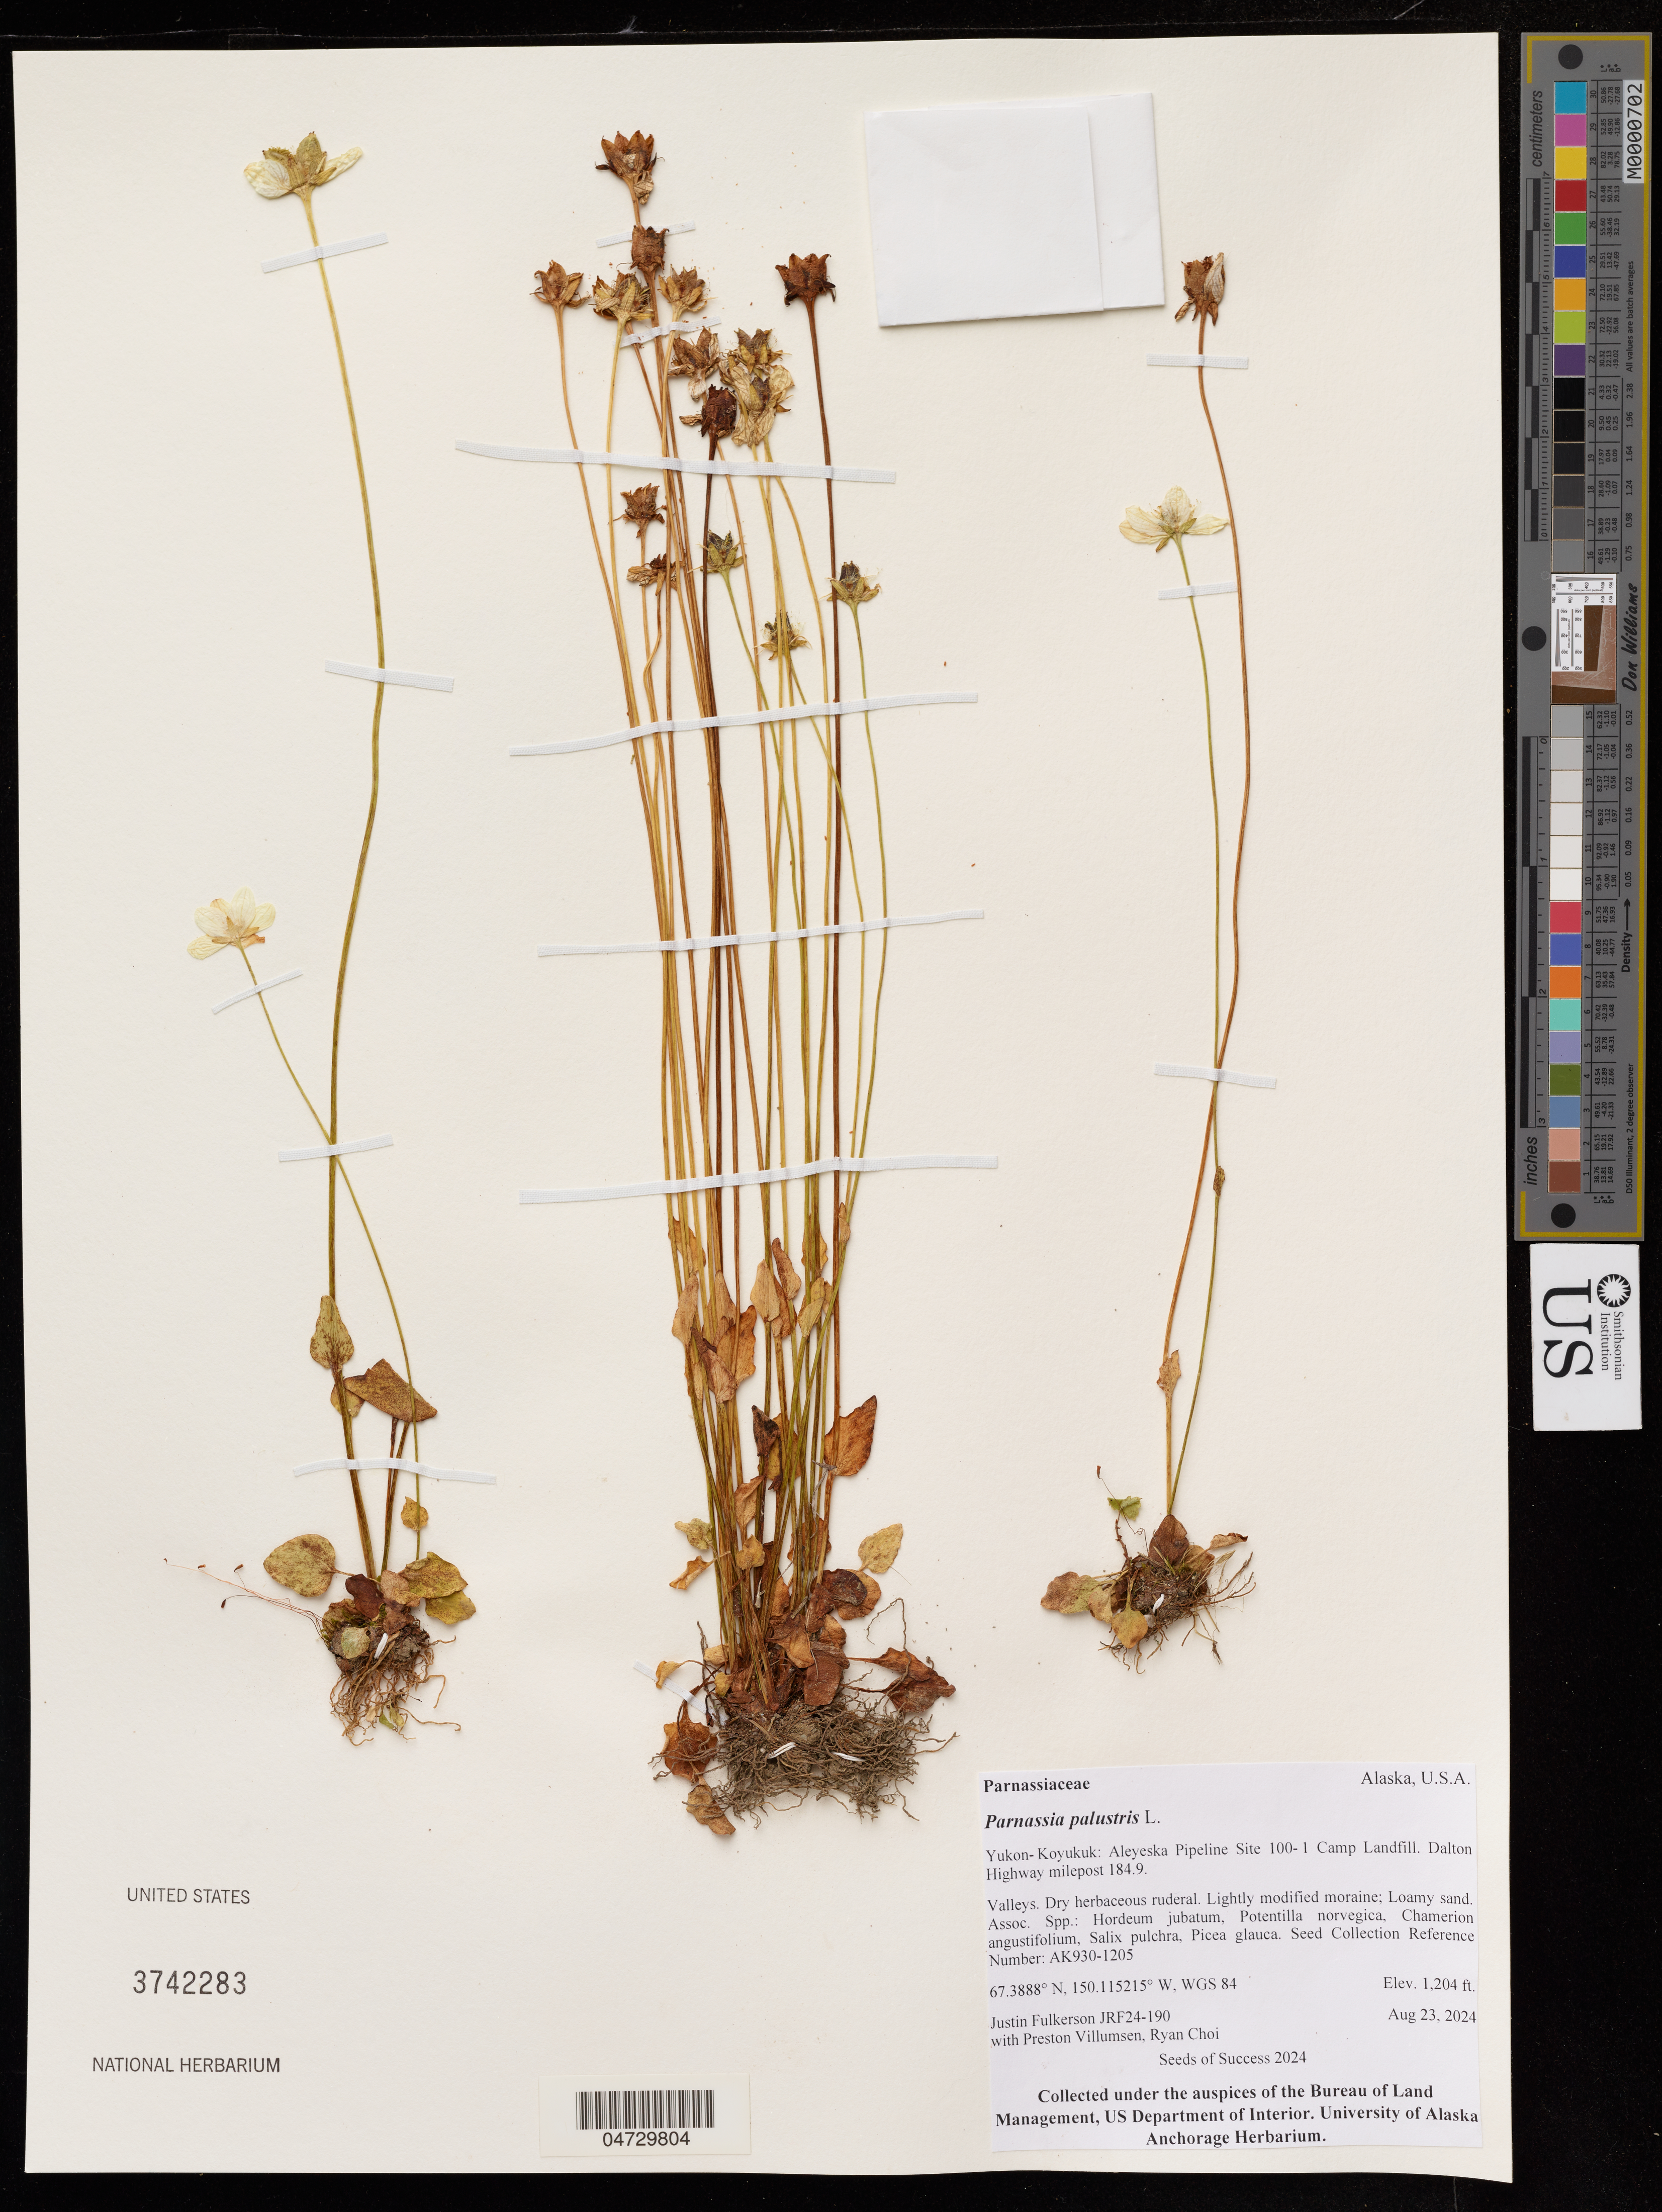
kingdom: Plantae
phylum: Tracheophyta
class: Magnoliopsida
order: Celastrales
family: Parnassiaceae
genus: Parnassia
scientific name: Parnassia palustris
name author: L.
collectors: J. Fulkerson, P. Villumsen & R. Choi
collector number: JRF24-190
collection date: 2024-08-23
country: United States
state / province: Alaska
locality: Yukon- Koyukuk: Aleyeska Pipeline Site 100-1 Camp Landfill. Dalton Highway milepost 184.9. WGS 84.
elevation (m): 367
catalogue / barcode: US 3742283